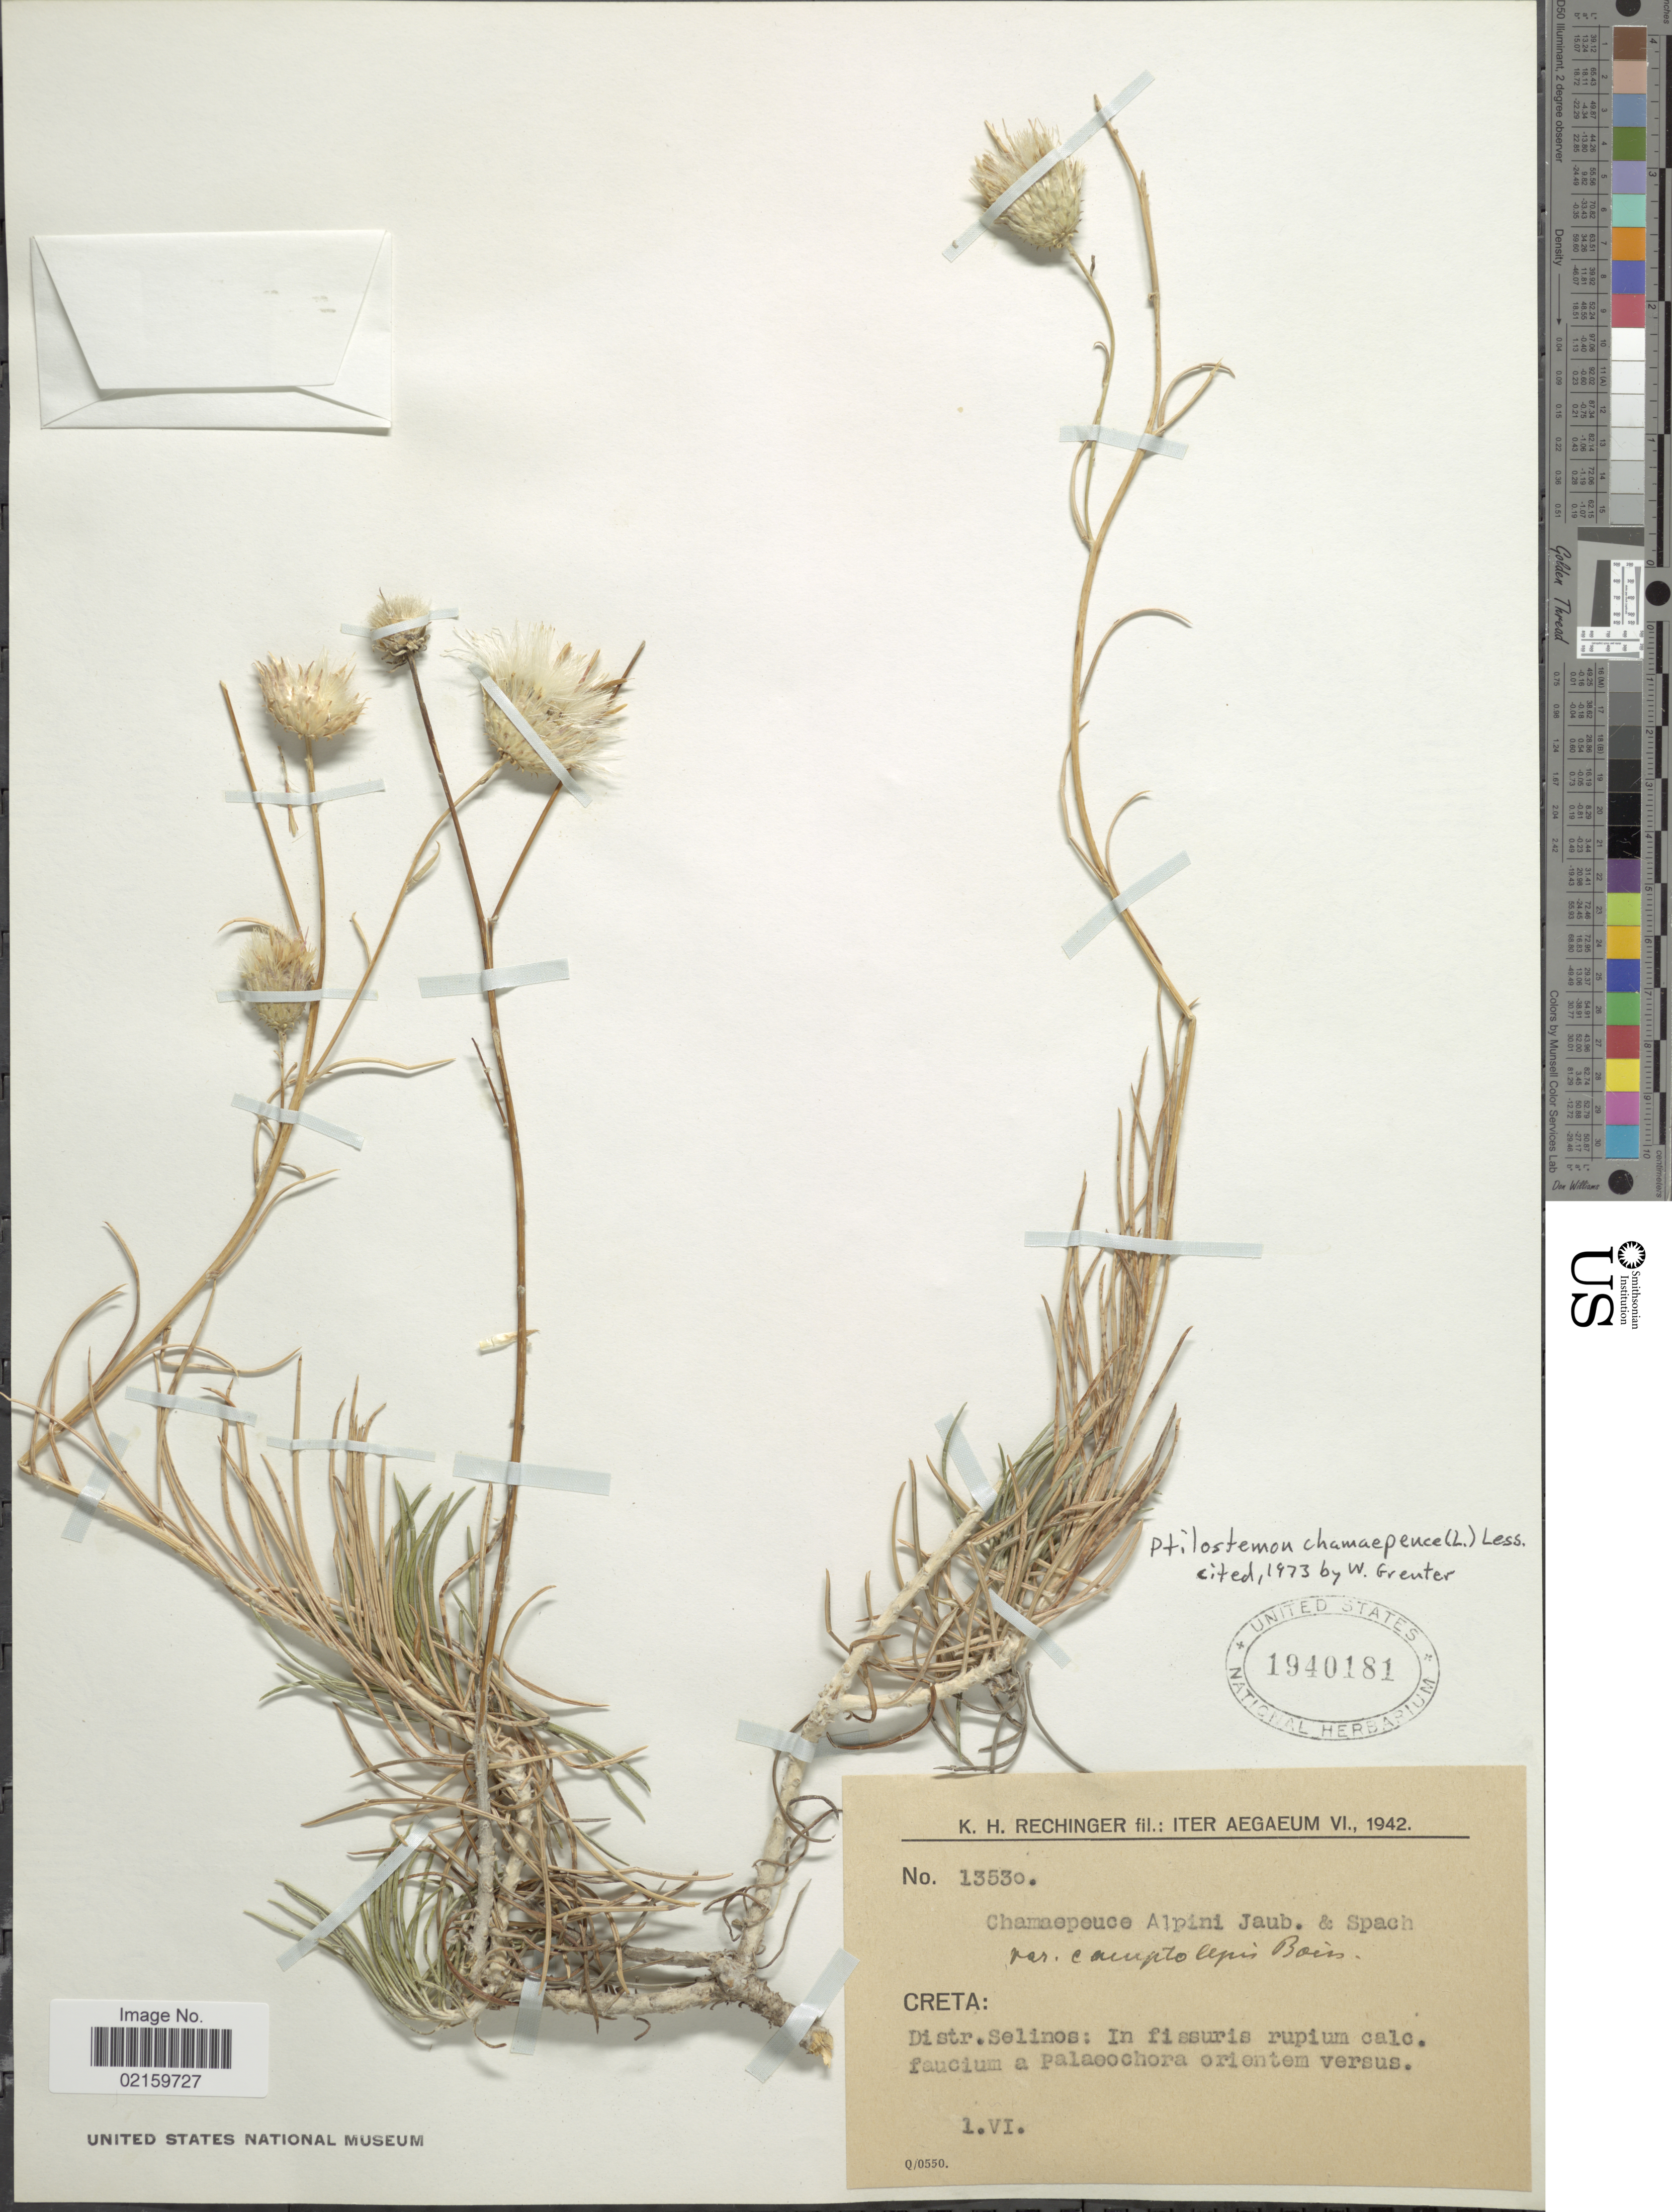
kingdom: Plantae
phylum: Tracheophyta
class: Magnoliopsida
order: Asterales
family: Asteraceae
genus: Ptilostemon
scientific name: Ptilostemon chamaepeuce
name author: (L.) Less.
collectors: K. H. Rechinger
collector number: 13530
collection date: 1942-06-01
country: Greece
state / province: Crete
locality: Creta: Distr. Selinos: In fissuris rupium calc. faucium a Palaoochora orientem versus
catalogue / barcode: US 1940181